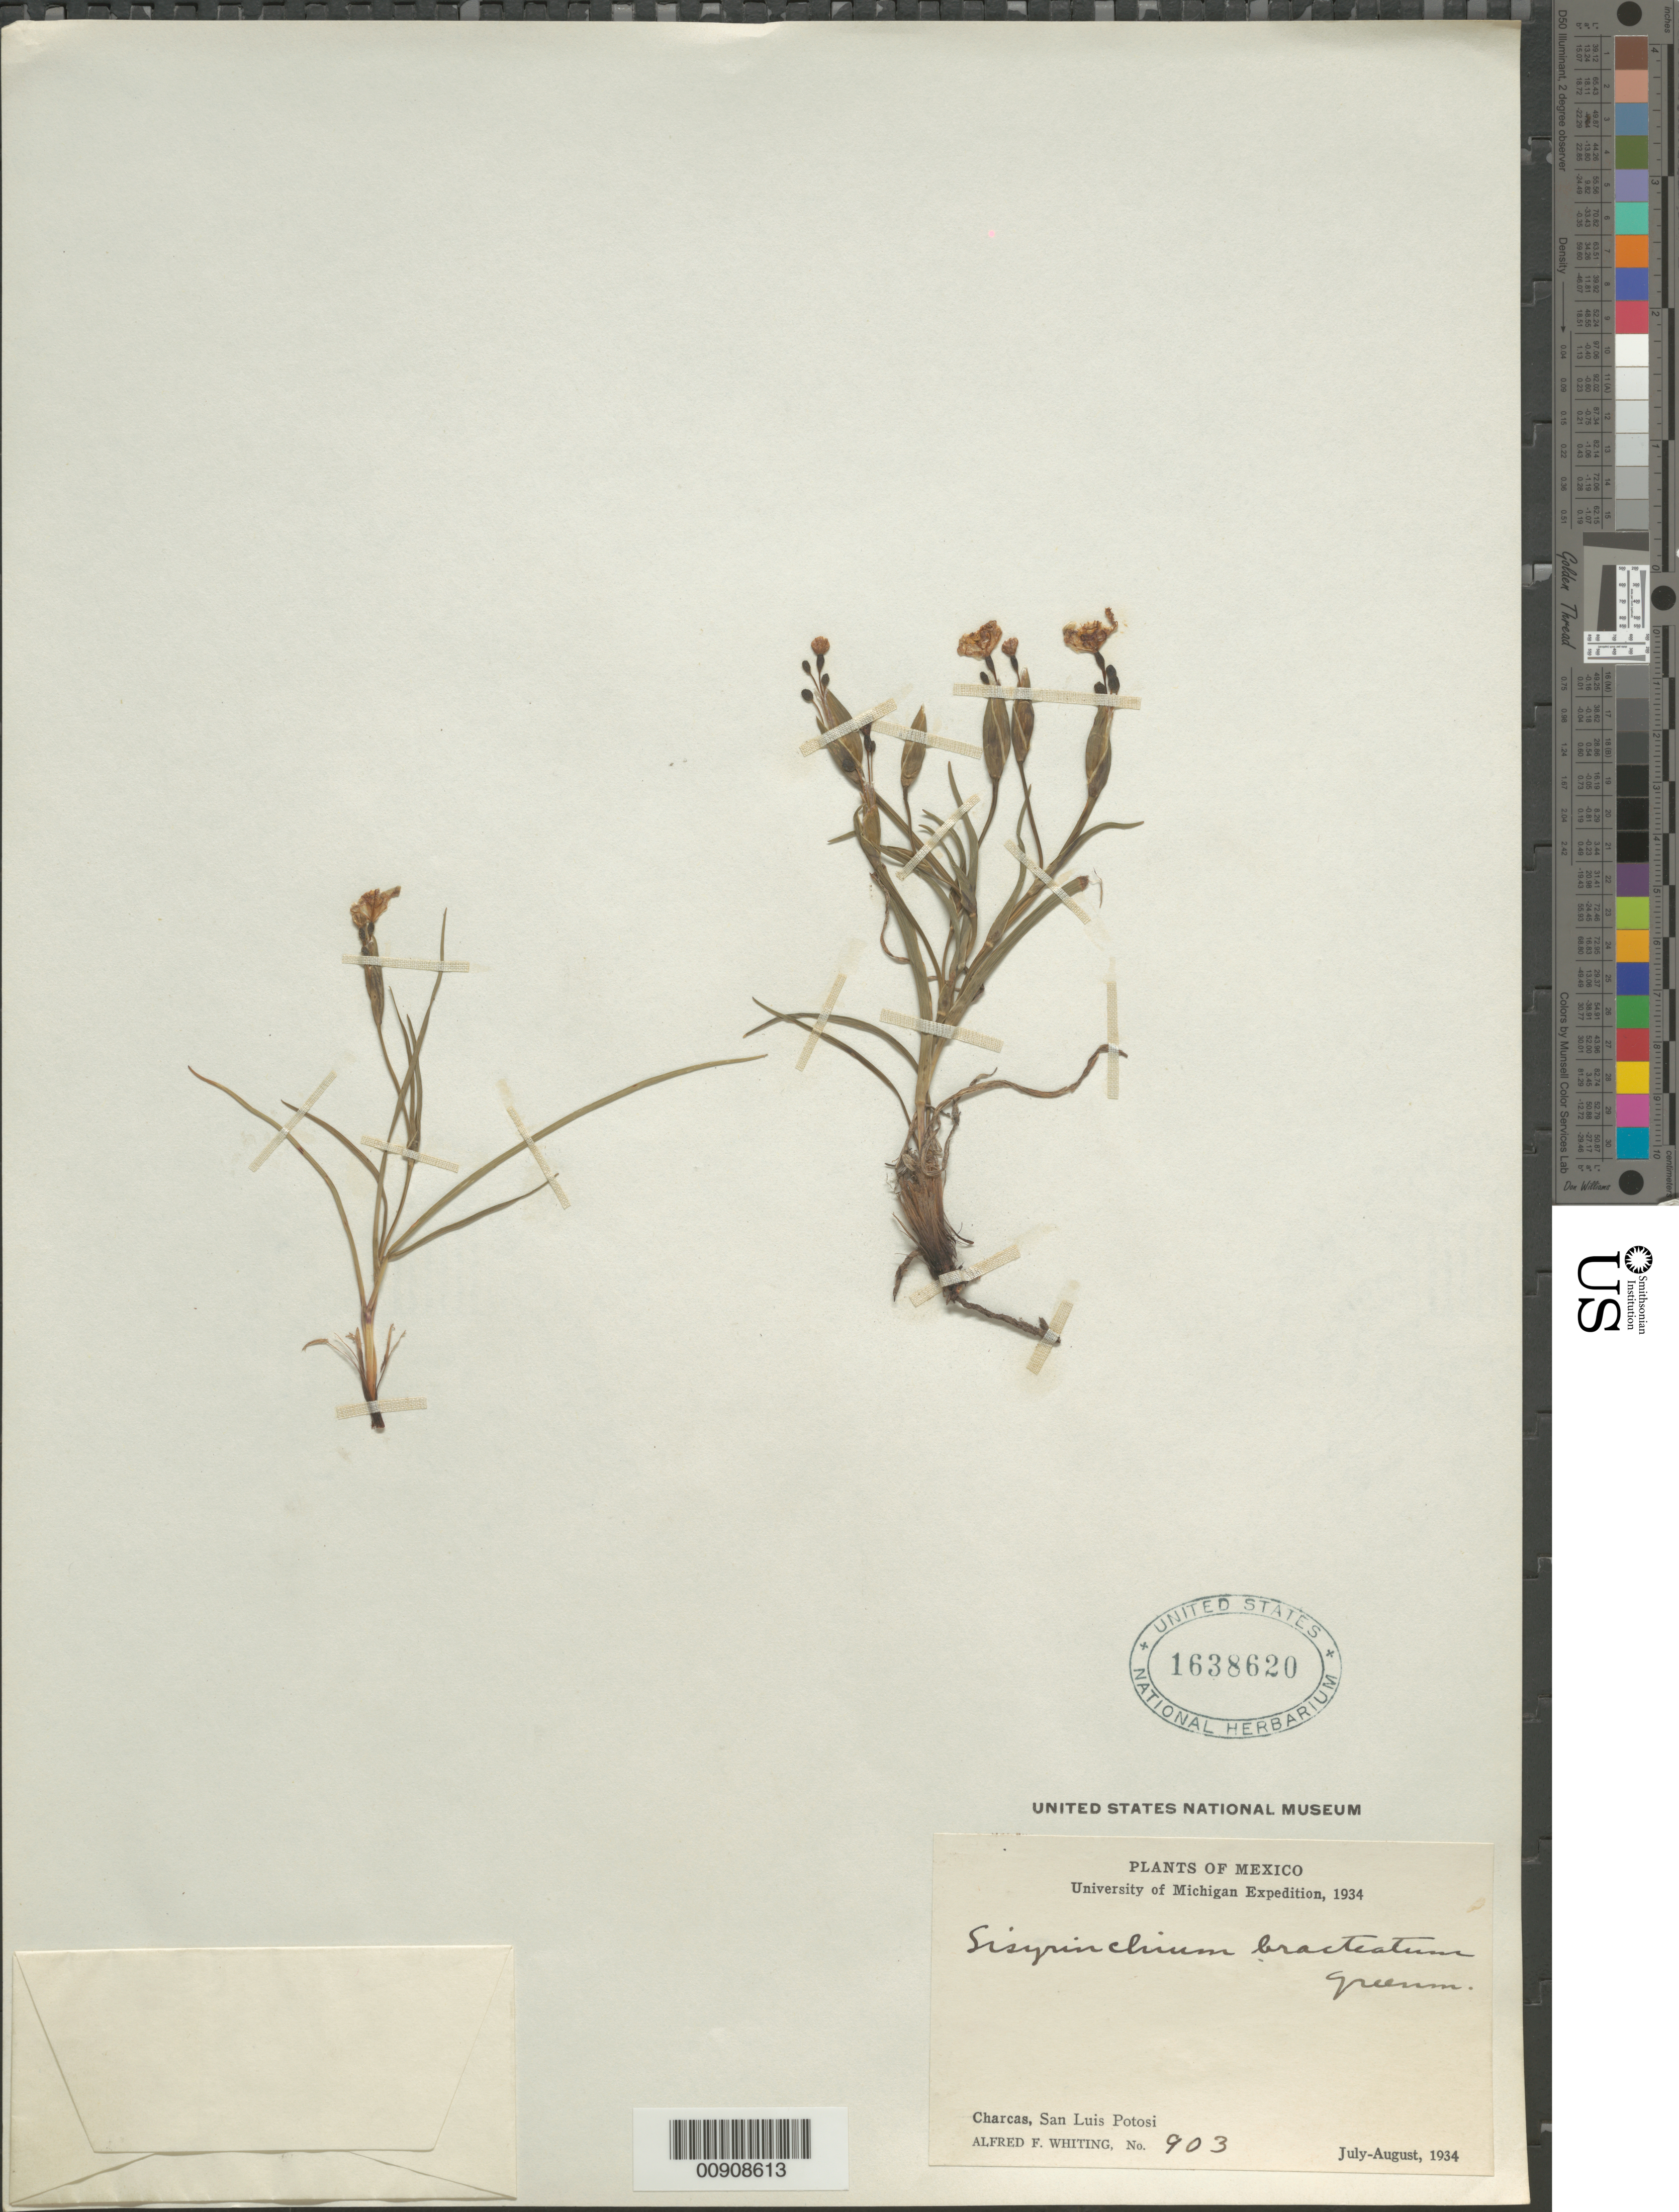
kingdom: Plantae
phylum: Tracheophyta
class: Liliopsida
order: Asparagales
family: Iridaceae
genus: Sisyrinchium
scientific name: Sisyrinchium bracteatum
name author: Greenm.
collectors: A. F. Whiting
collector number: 903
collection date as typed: Jul 1934 to -- Aug 1934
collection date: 1934-07/1934-08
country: Mexico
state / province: San Luis Potosí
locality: Charcas, San Luis Potosí.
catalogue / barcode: US 1638620